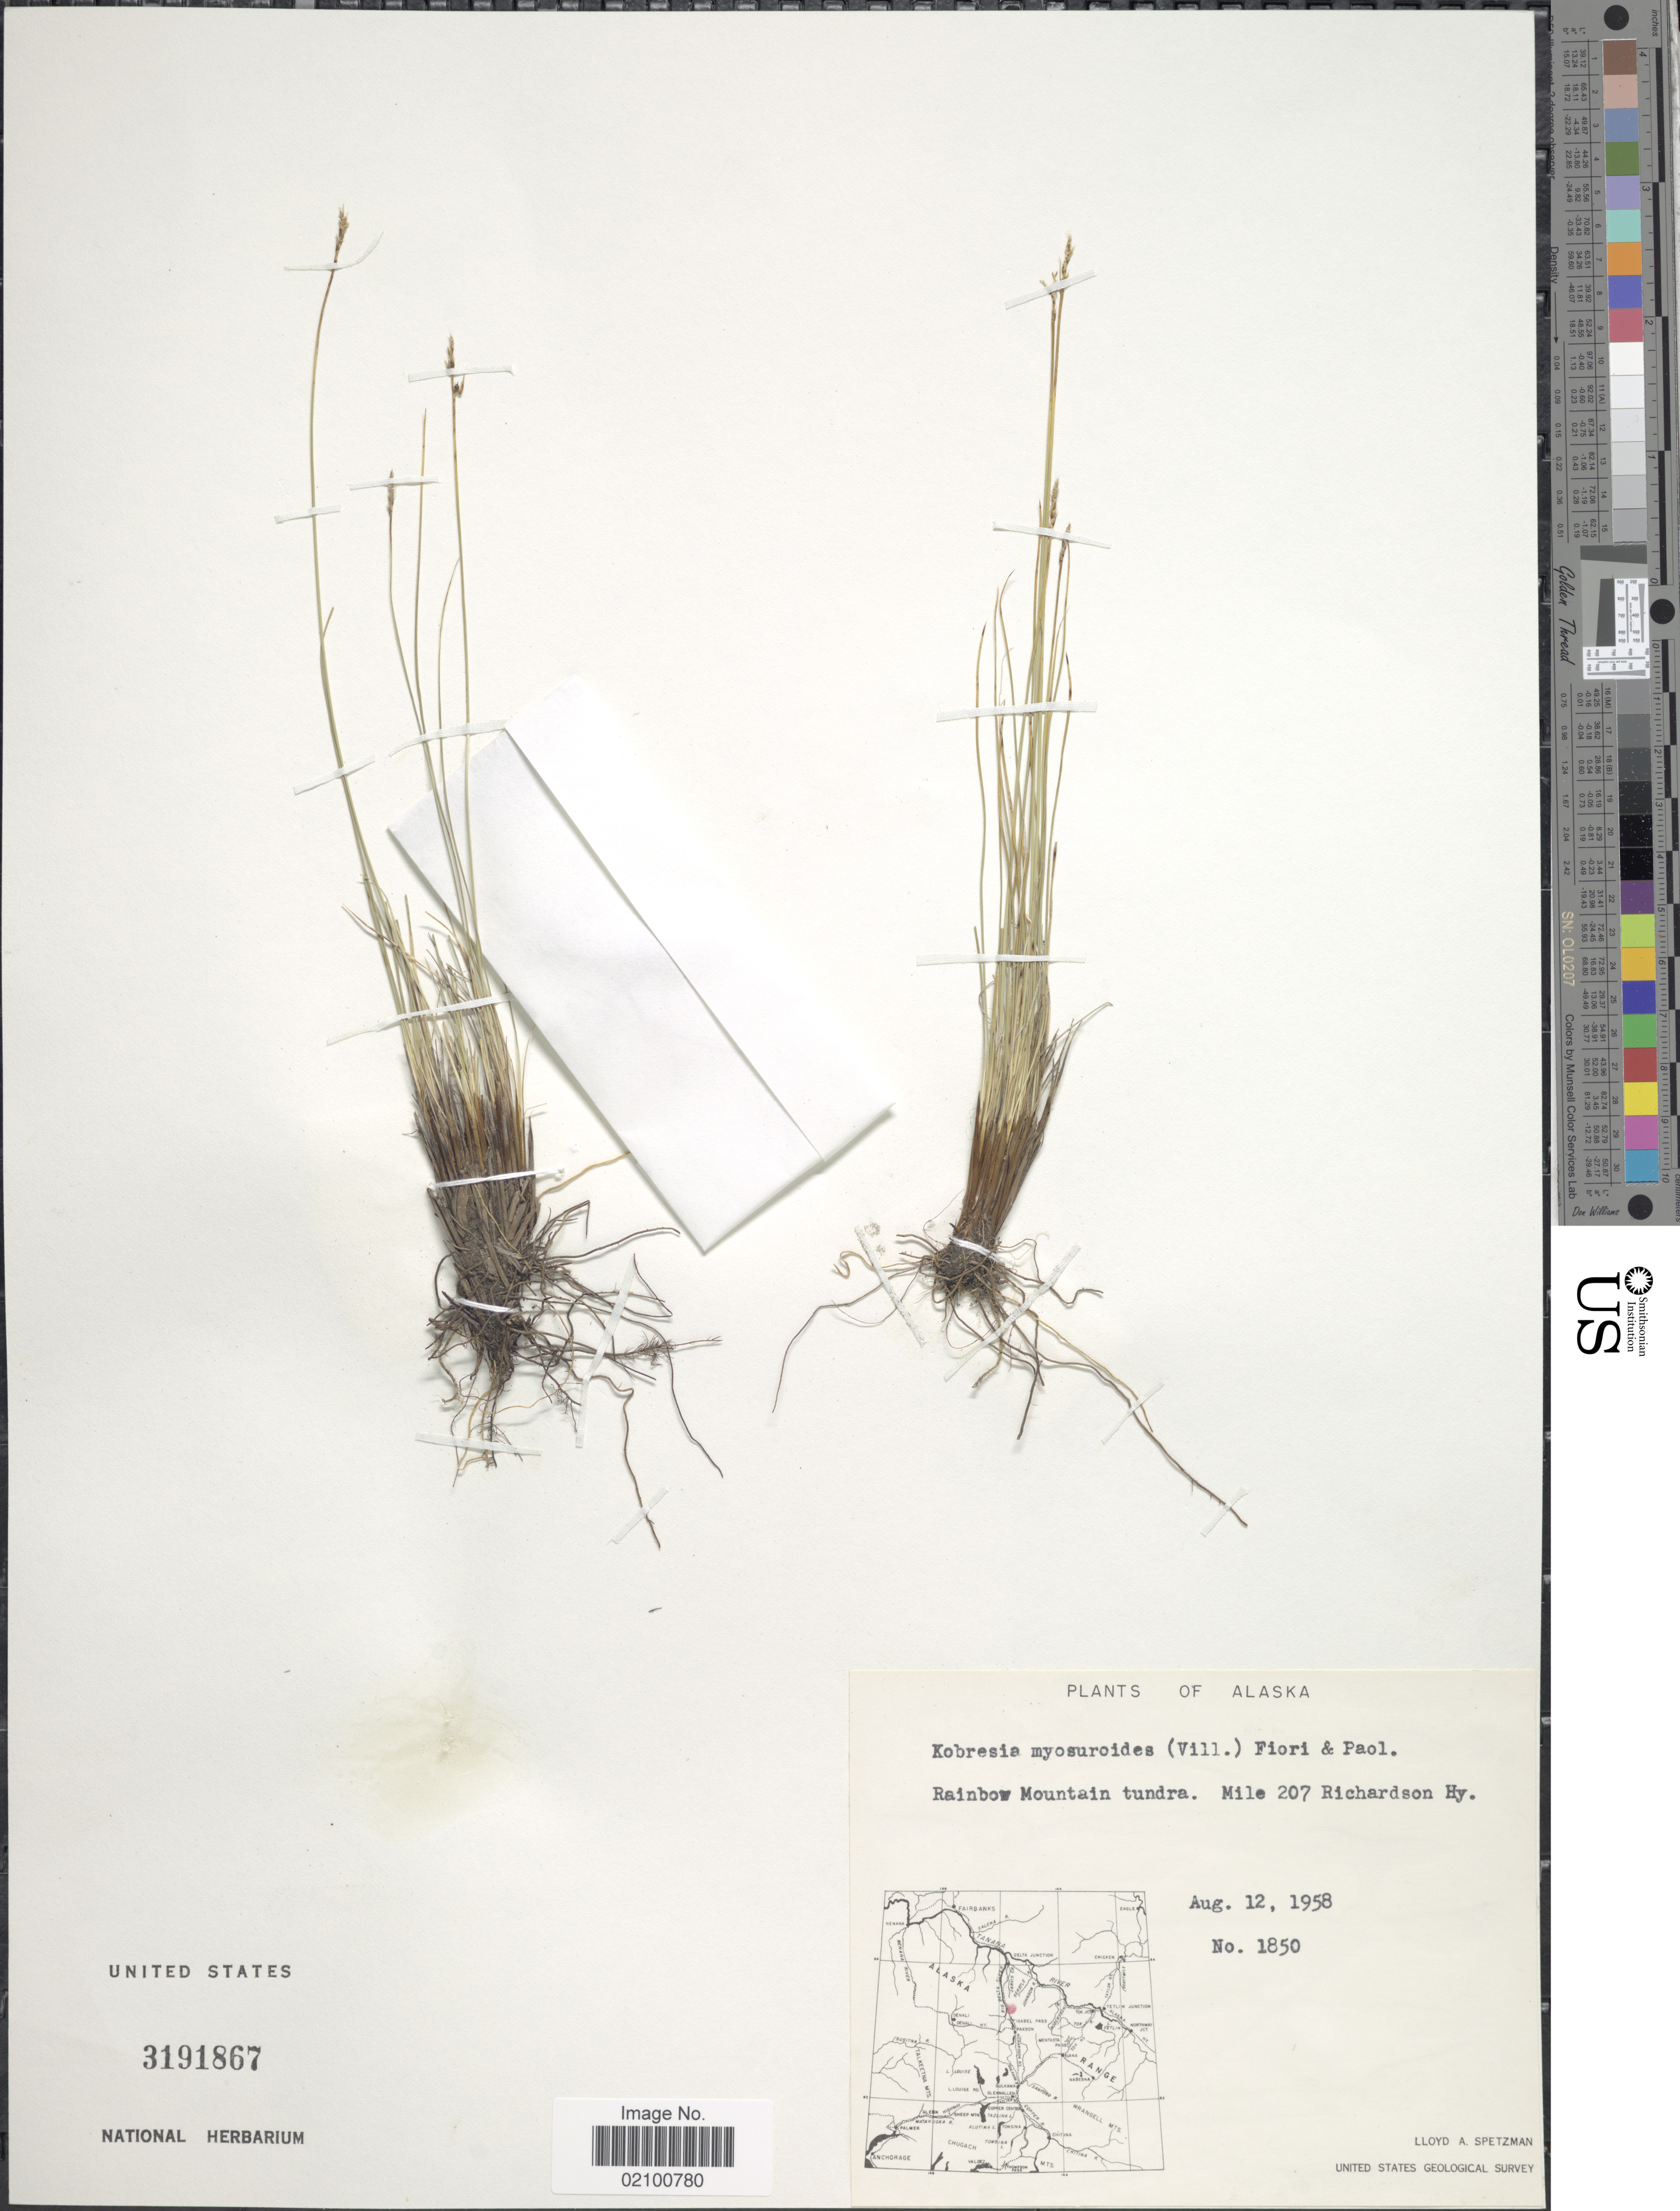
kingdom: Plantae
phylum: Tracheophyta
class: Liliopsida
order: Poales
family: Cyperaceae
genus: Carex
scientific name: Carex myosuroides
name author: Vill.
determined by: Strong, M. T., (US), Smithsonian Institution - National Museum of Natural History (UNITED STATES)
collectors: L. Spetzman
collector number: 1850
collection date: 1958-08-12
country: United States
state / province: Alaska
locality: Rainbow Mountain tundra, Mile 207 Richardson Hy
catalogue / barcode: US 3191867